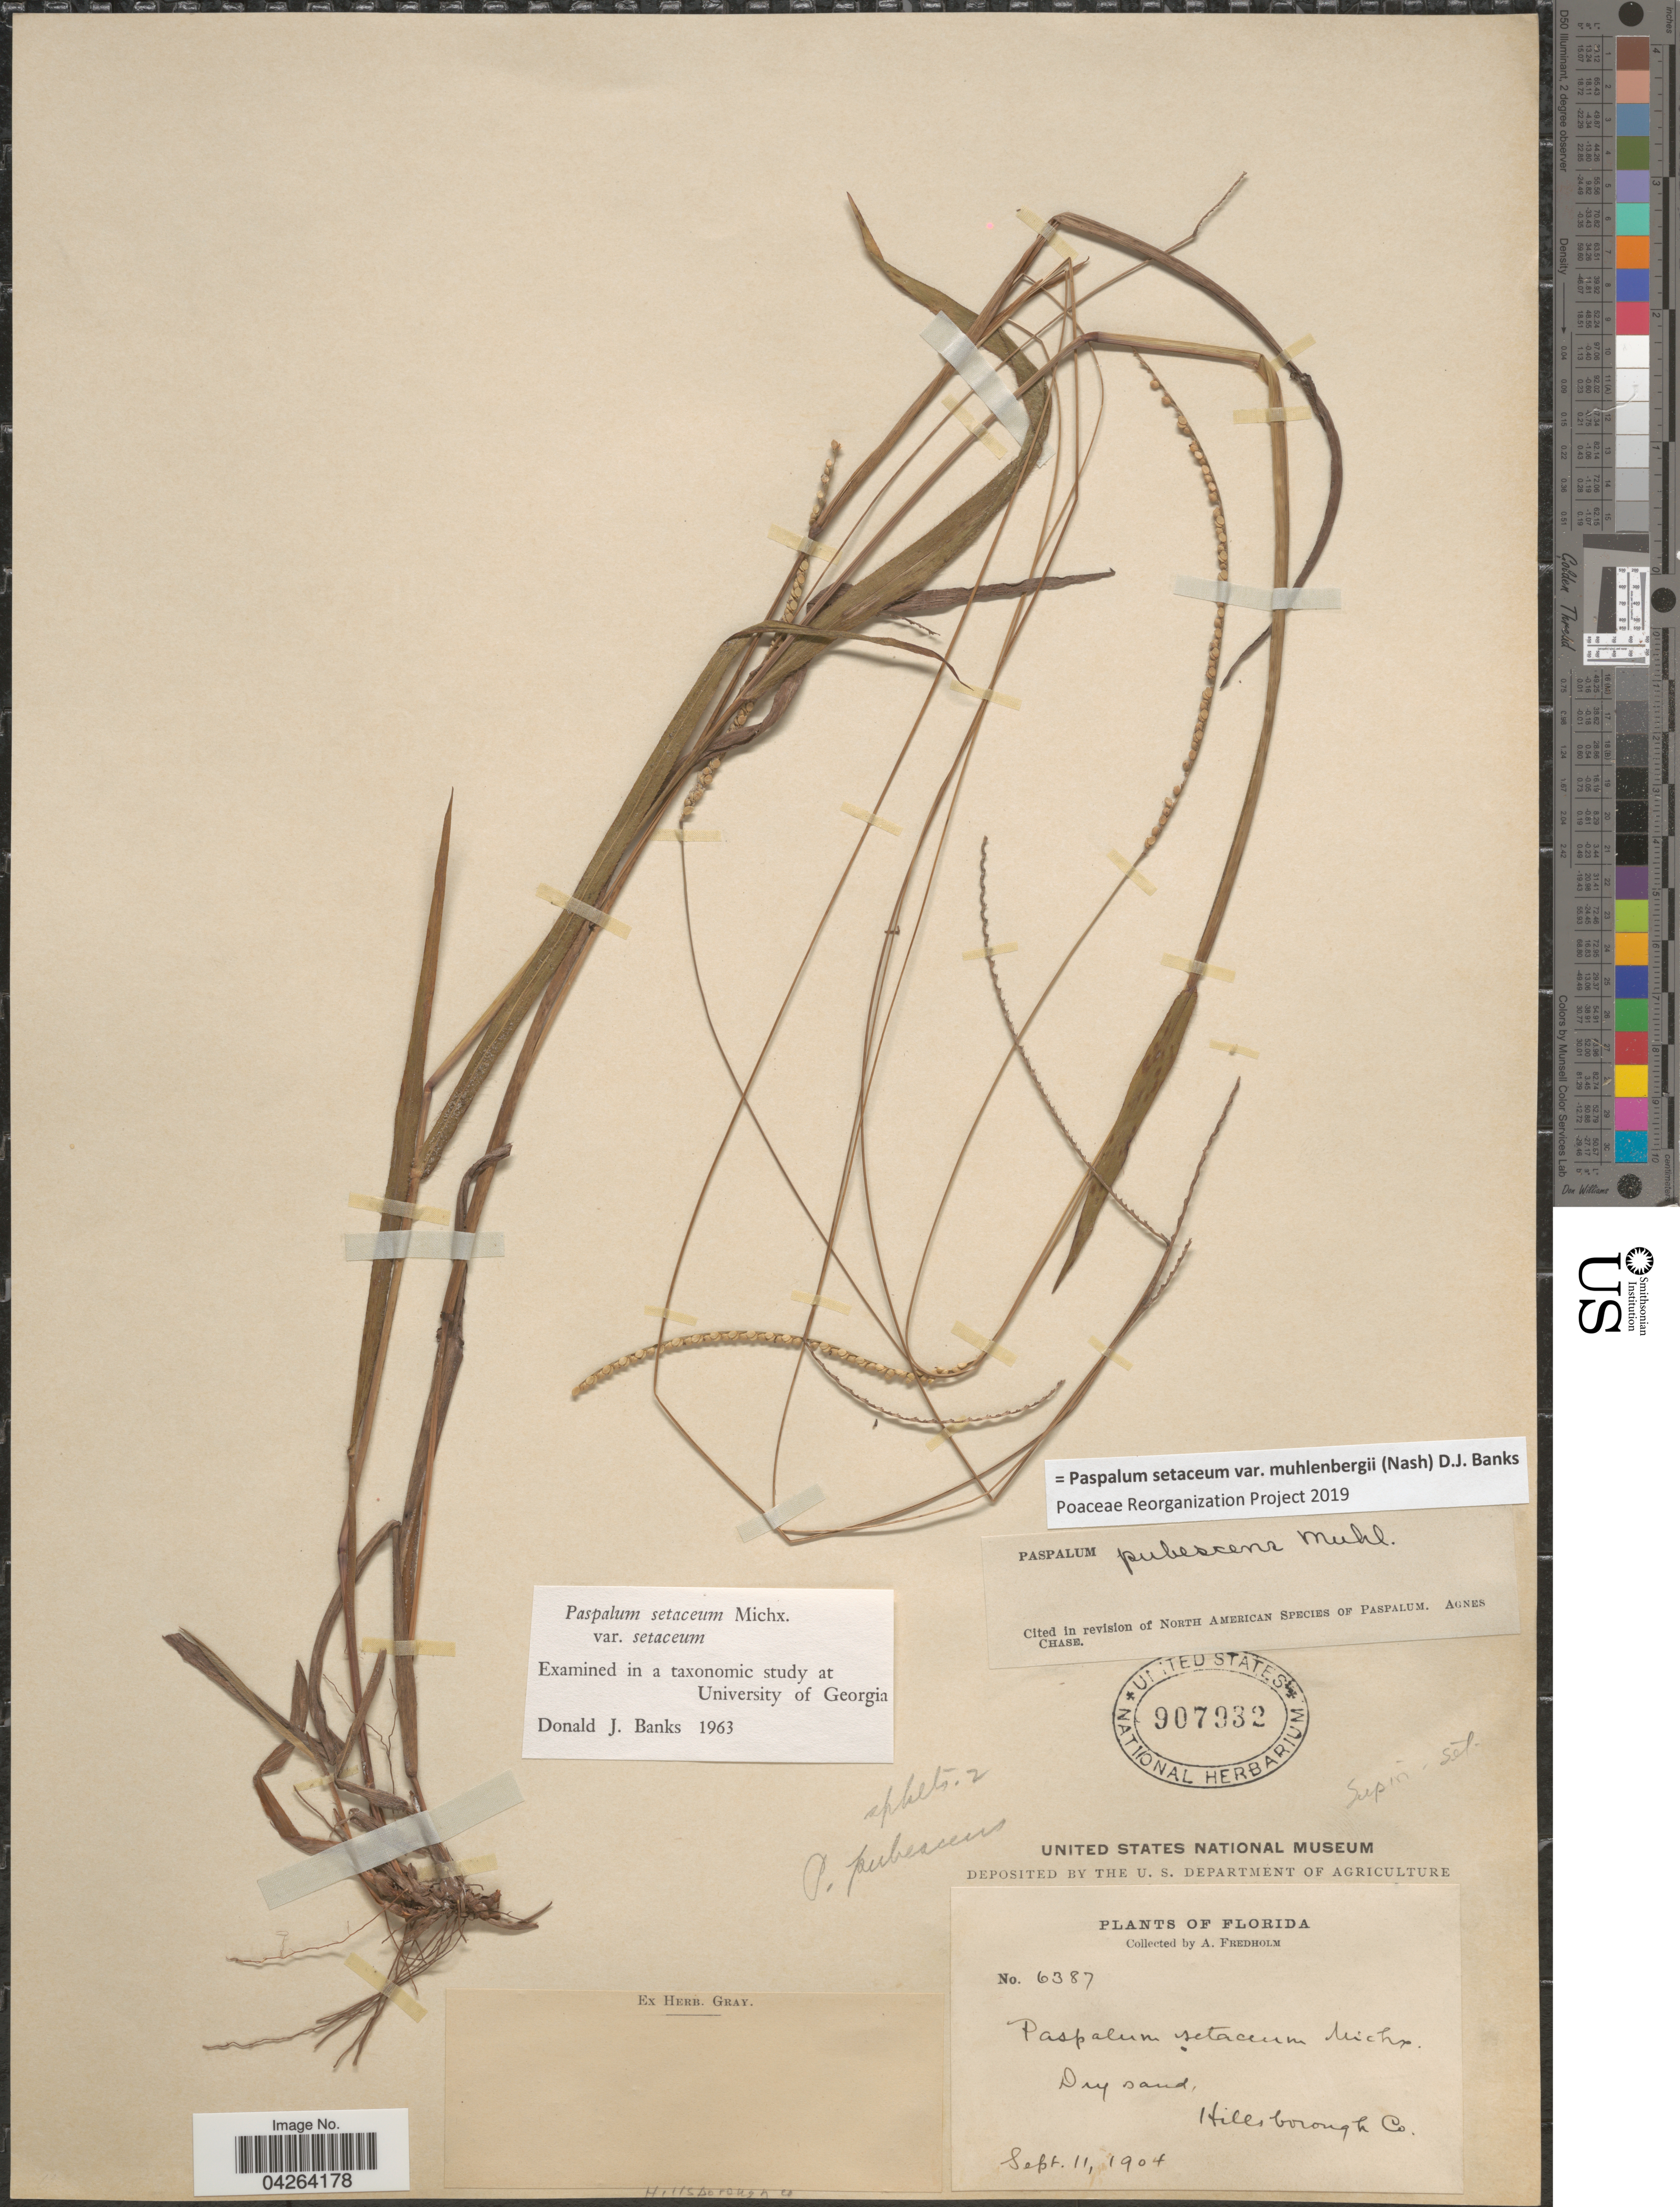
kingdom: Plantae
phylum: Tracheophyta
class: Liliopsida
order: Poales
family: Poaceae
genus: Paspalum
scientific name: Paspalum setaceum var. muhlenbergii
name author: (Nash) D.J. Banks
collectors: A. Fredholm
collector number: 6387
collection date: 1904-09-11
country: United States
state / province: Florida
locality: Dry sand. Hillsborough Co.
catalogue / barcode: US 907932